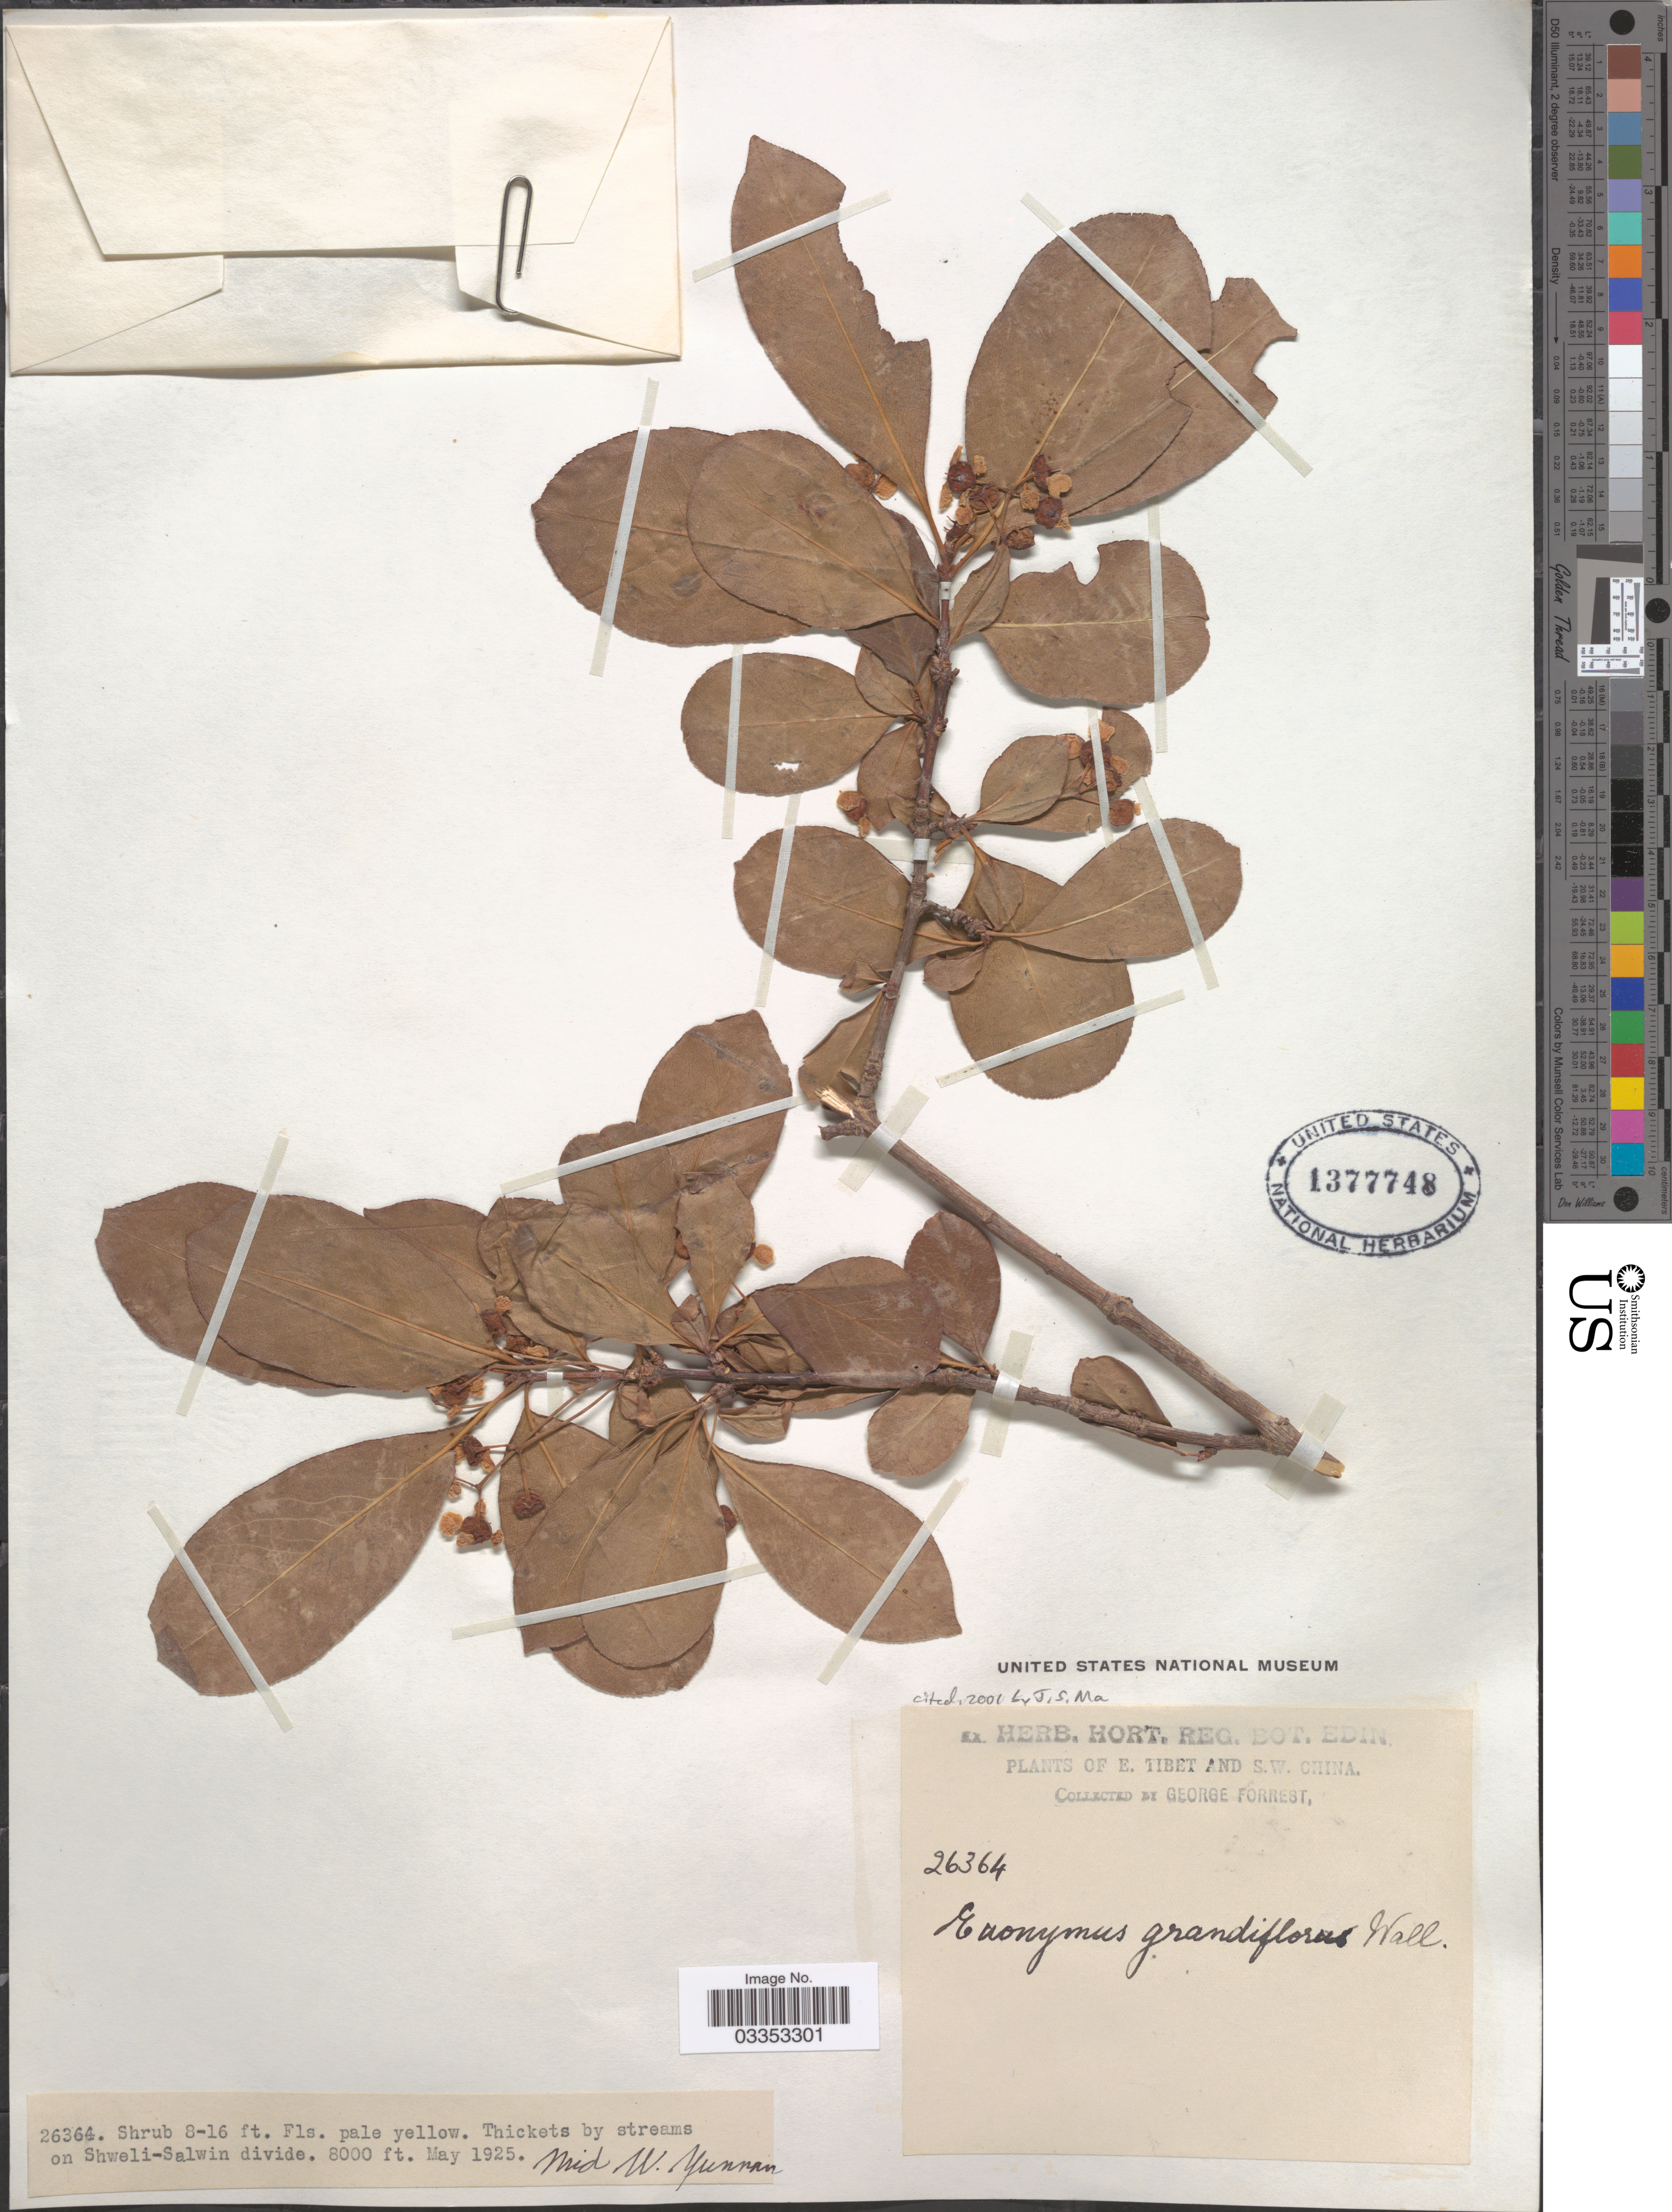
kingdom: Plantae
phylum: Tracheophyta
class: Magnoliopsida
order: Celastrales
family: Celastraceae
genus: Euonymus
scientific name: Euonymus grandiflorus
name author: Wall.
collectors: G. Forrest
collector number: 26364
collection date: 1925-05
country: China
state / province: Yunnan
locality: E. Tibet and S.W. China. Thickets by streams on Shweli-Salwin divide. Mid W. Yunnan.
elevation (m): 2438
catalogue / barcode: US 1377748